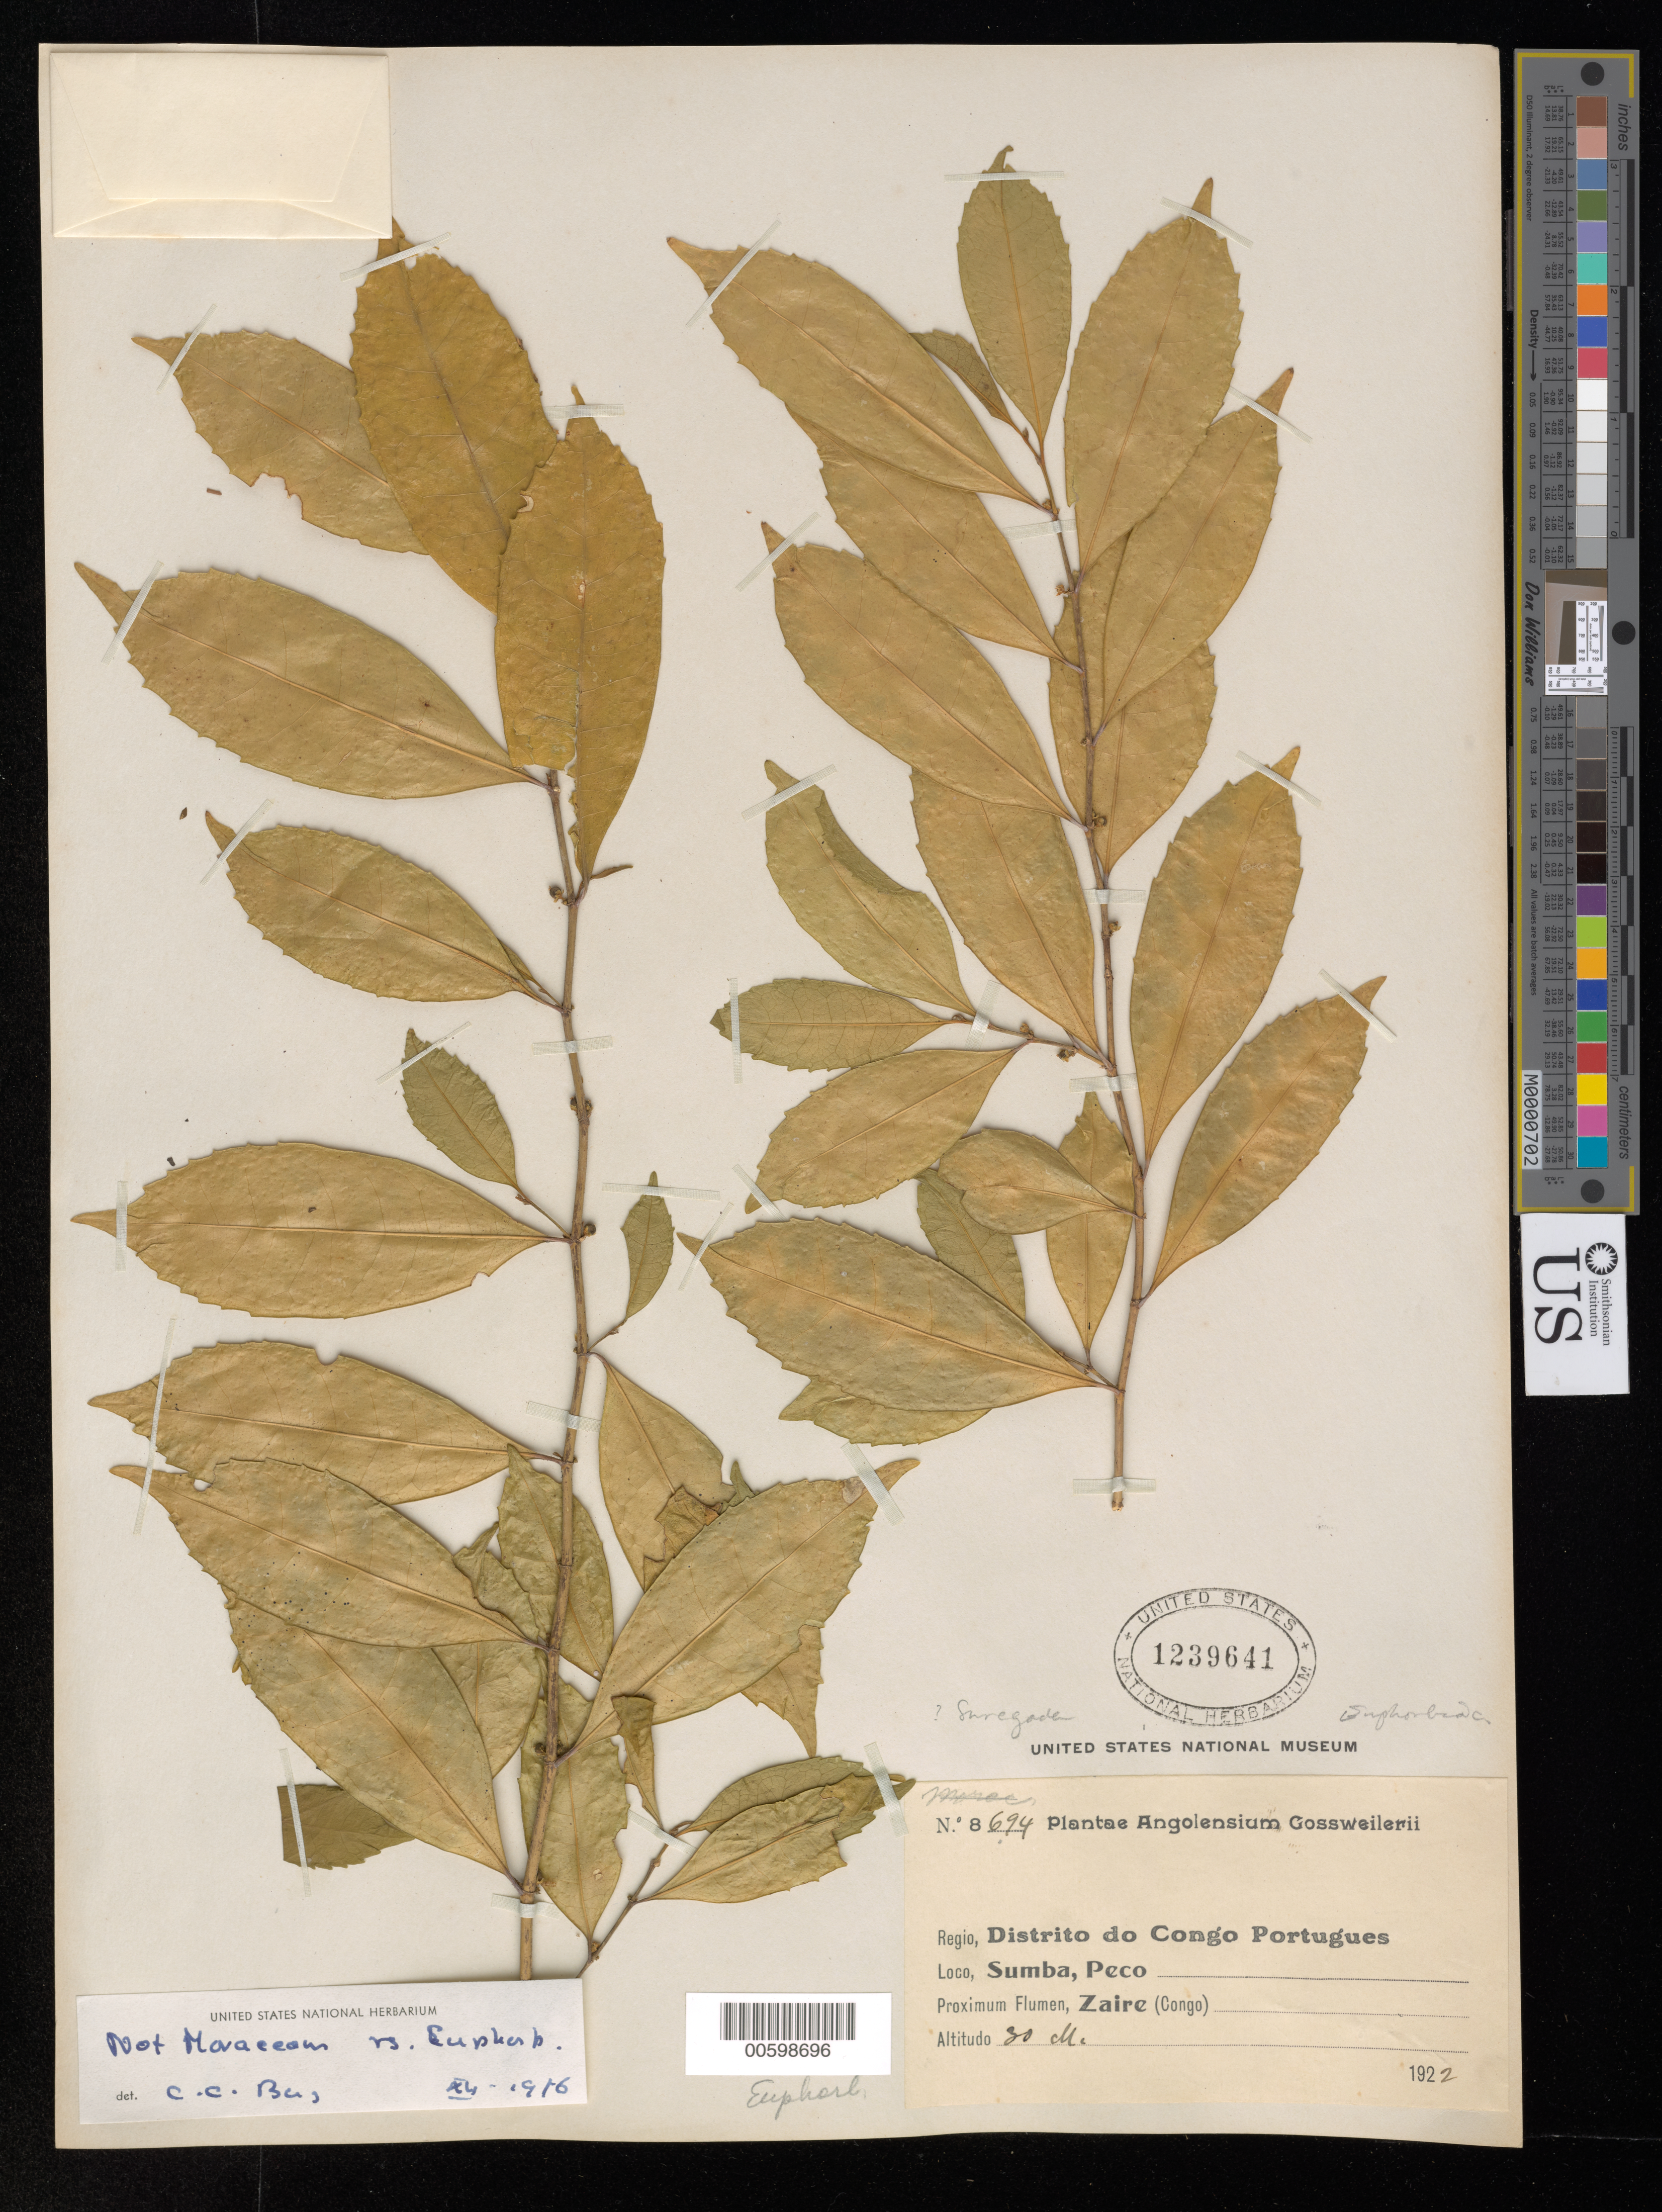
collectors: H. Humbert & -. Swingle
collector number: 694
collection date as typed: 1922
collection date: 1922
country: Congo, Democratic Republic of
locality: Peco, Sumba. [Country: "Portuguese Congo" or Angola (Cabinda Province)?]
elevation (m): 30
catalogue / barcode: US 1239641